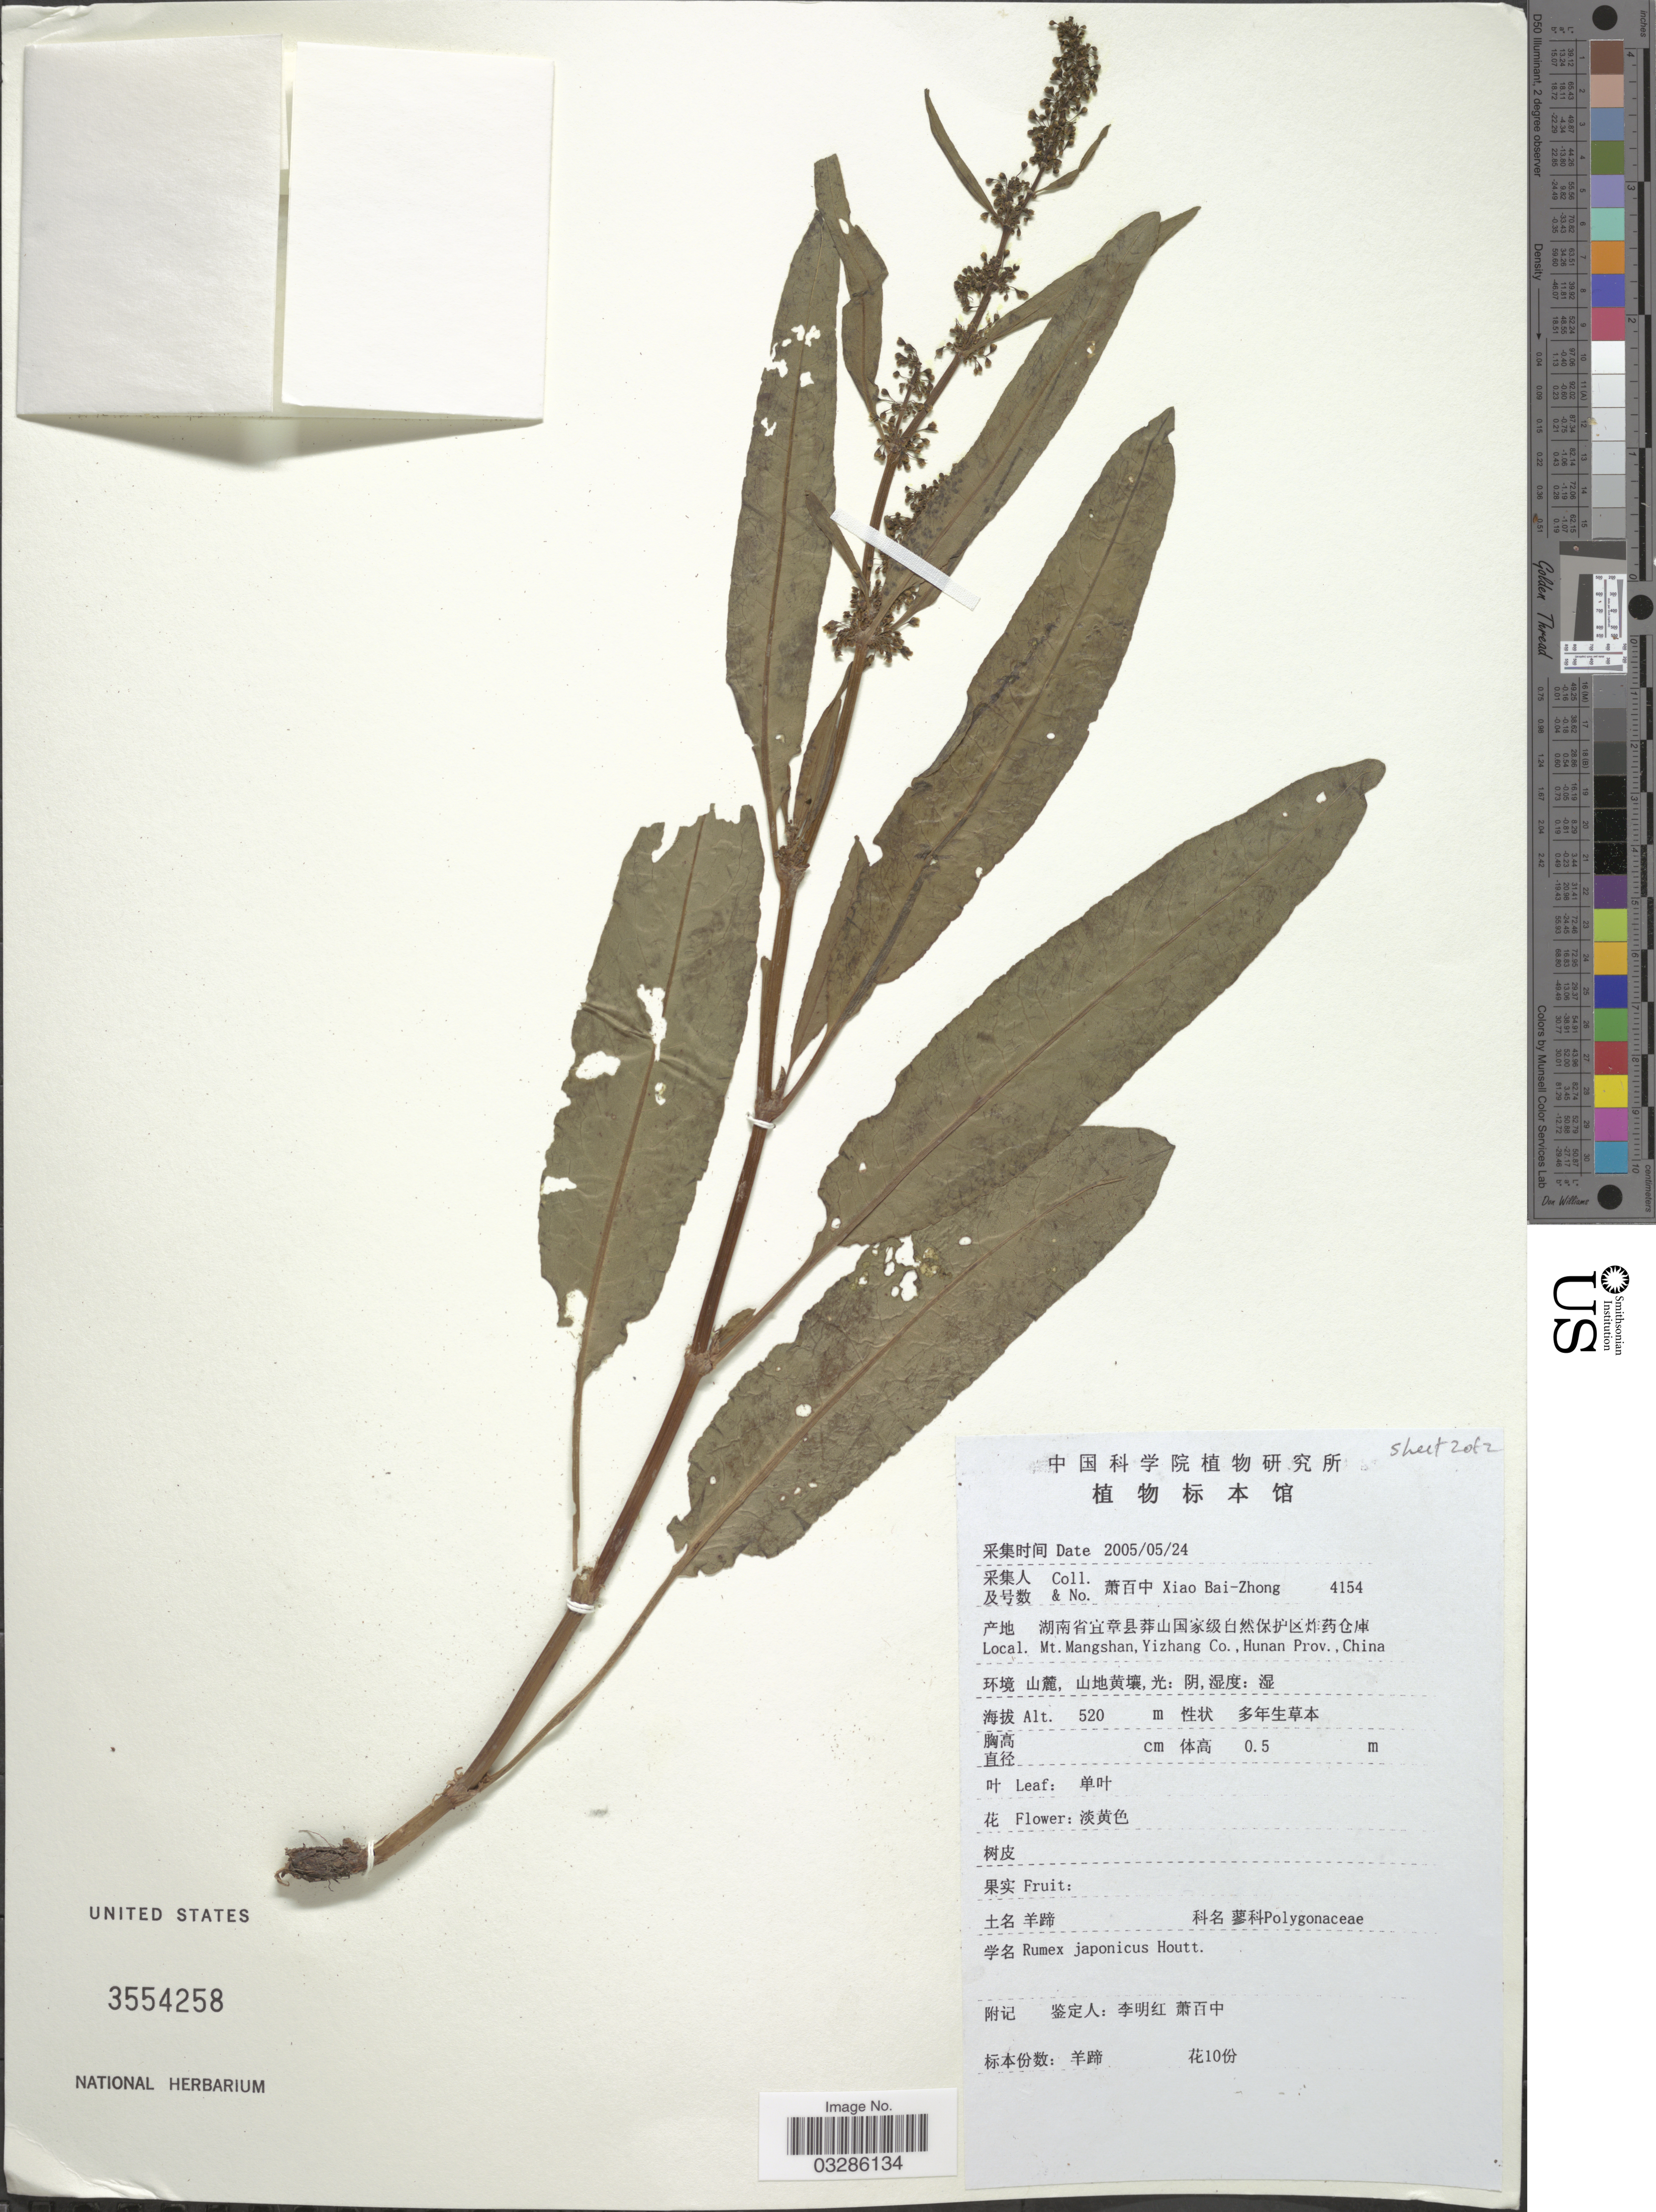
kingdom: Plantae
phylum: Tracheophyta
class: Magnoliopsida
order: Caryophyllales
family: Polygonaceae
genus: Rumex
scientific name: Rumex japonicus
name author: Houtt.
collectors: B. Z. Xiao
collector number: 4154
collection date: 2005-05-24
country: China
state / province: Hunan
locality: Mt. Mangshan, Yizhang Co., Hunan Prov.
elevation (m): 520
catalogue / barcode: US 3554258